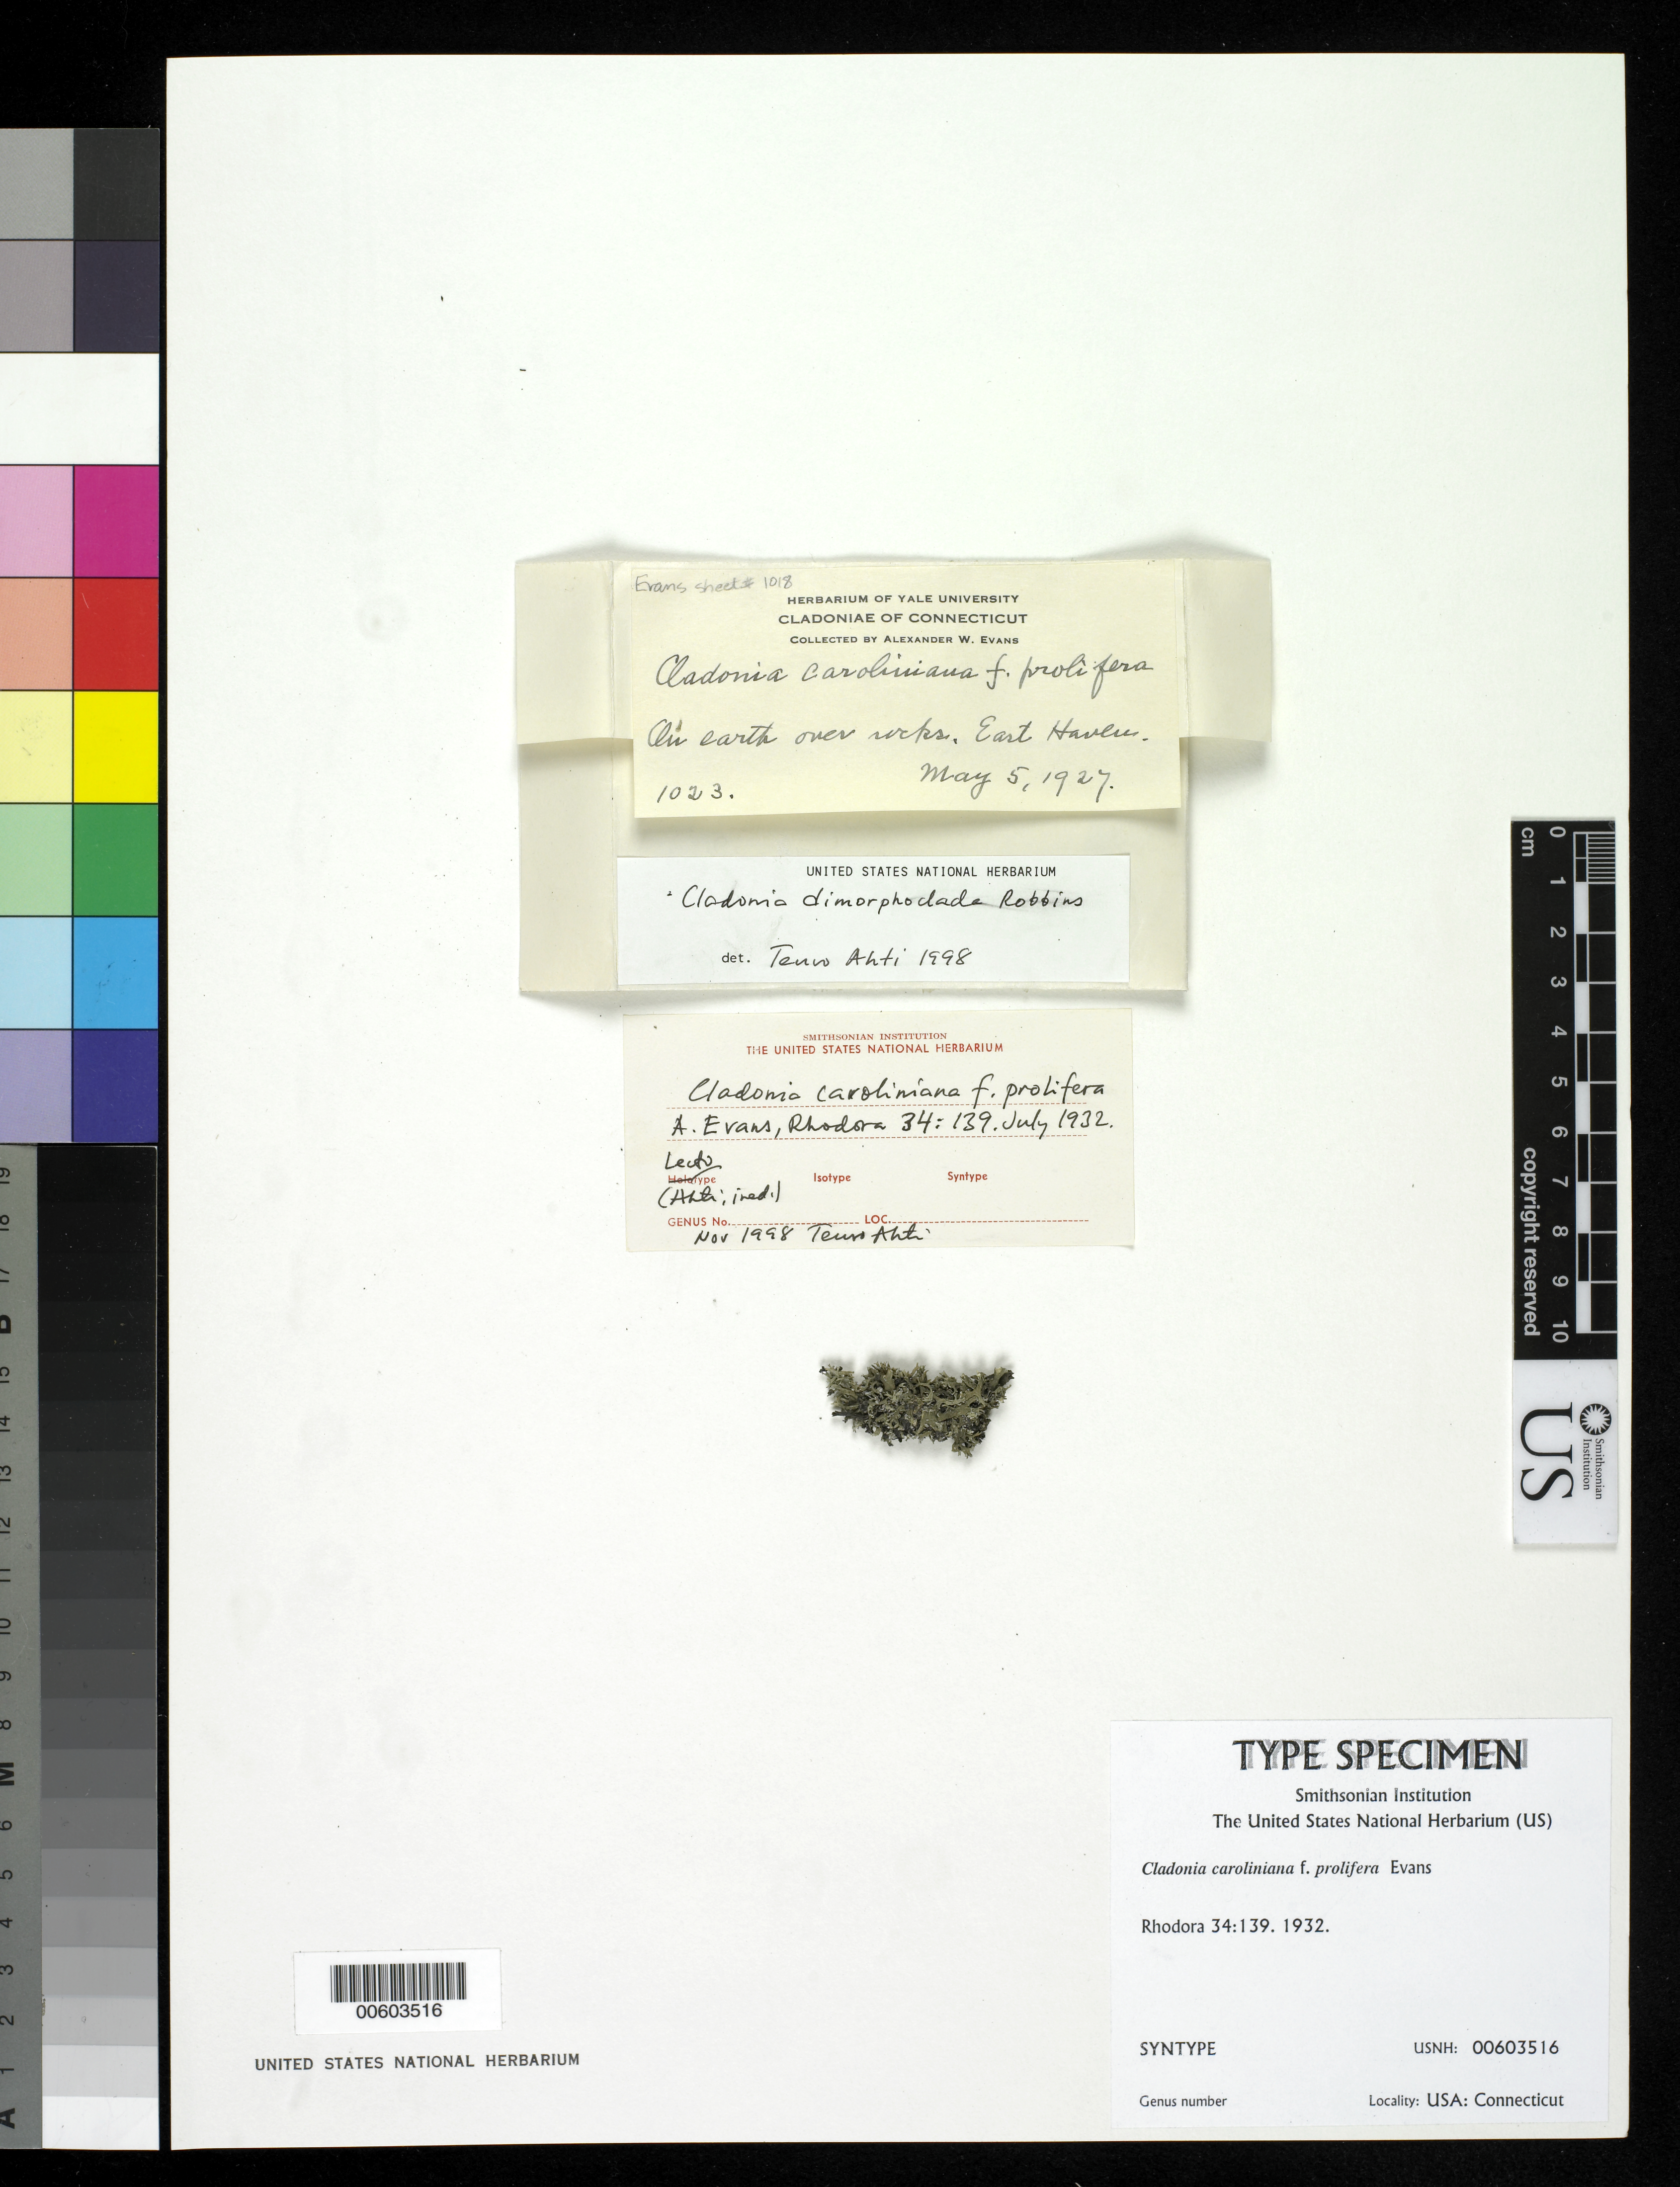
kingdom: Fungi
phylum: Ascomycota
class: Lecanoromycetes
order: Lecanorales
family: Cladoniaceae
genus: Cladonia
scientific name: Cladonia caroliniana f. prolifera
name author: A. Evans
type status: Syntype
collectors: A. W. Evans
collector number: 1023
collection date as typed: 05 May 1927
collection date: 1927-05-05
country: United States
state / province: Connecticut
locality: East Haven.